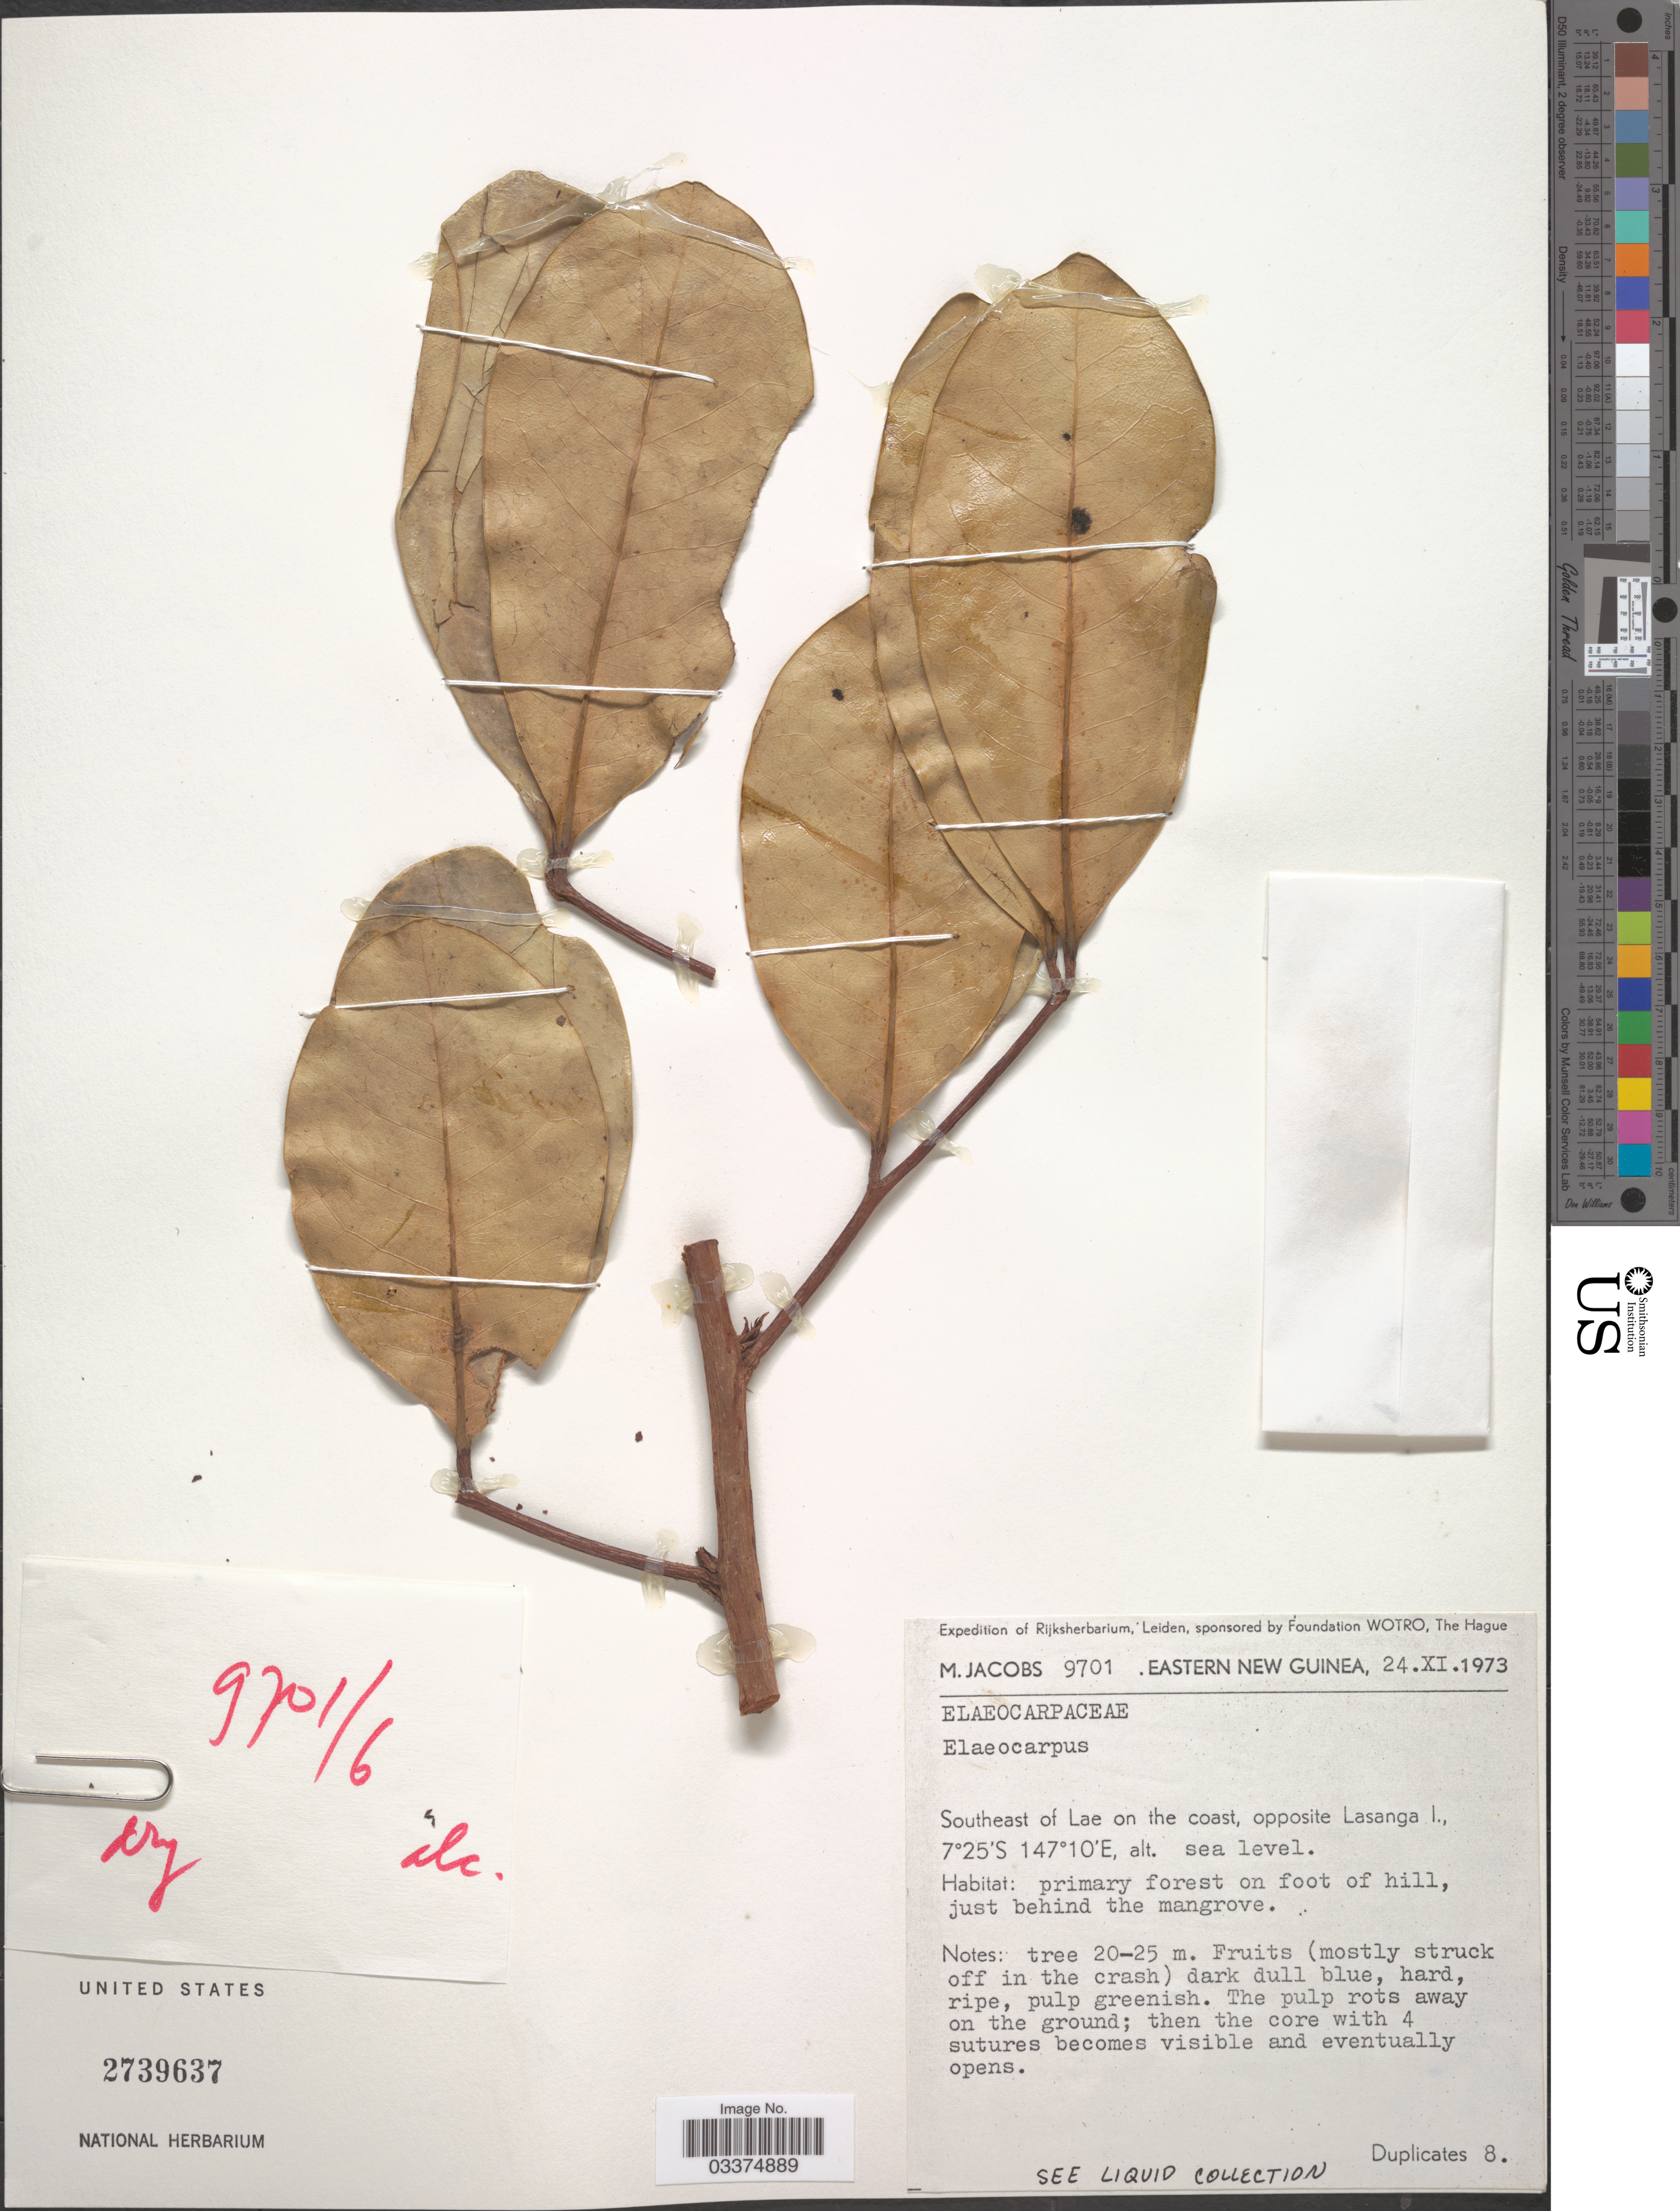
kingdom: Plantae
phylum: Tracheophyta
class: Magnoliopsida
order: Oxalidales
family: Elaeocarpaceae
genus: Elaeocarpus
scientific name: Elaeocarpus sp.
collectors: M. Jacobs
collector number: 9701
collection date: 1973-11-24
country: Papua New Guinea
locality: Eastern New Guinea. Southeast of Lae on the coast, opposite Lasanga I.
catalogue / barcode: US 2739637